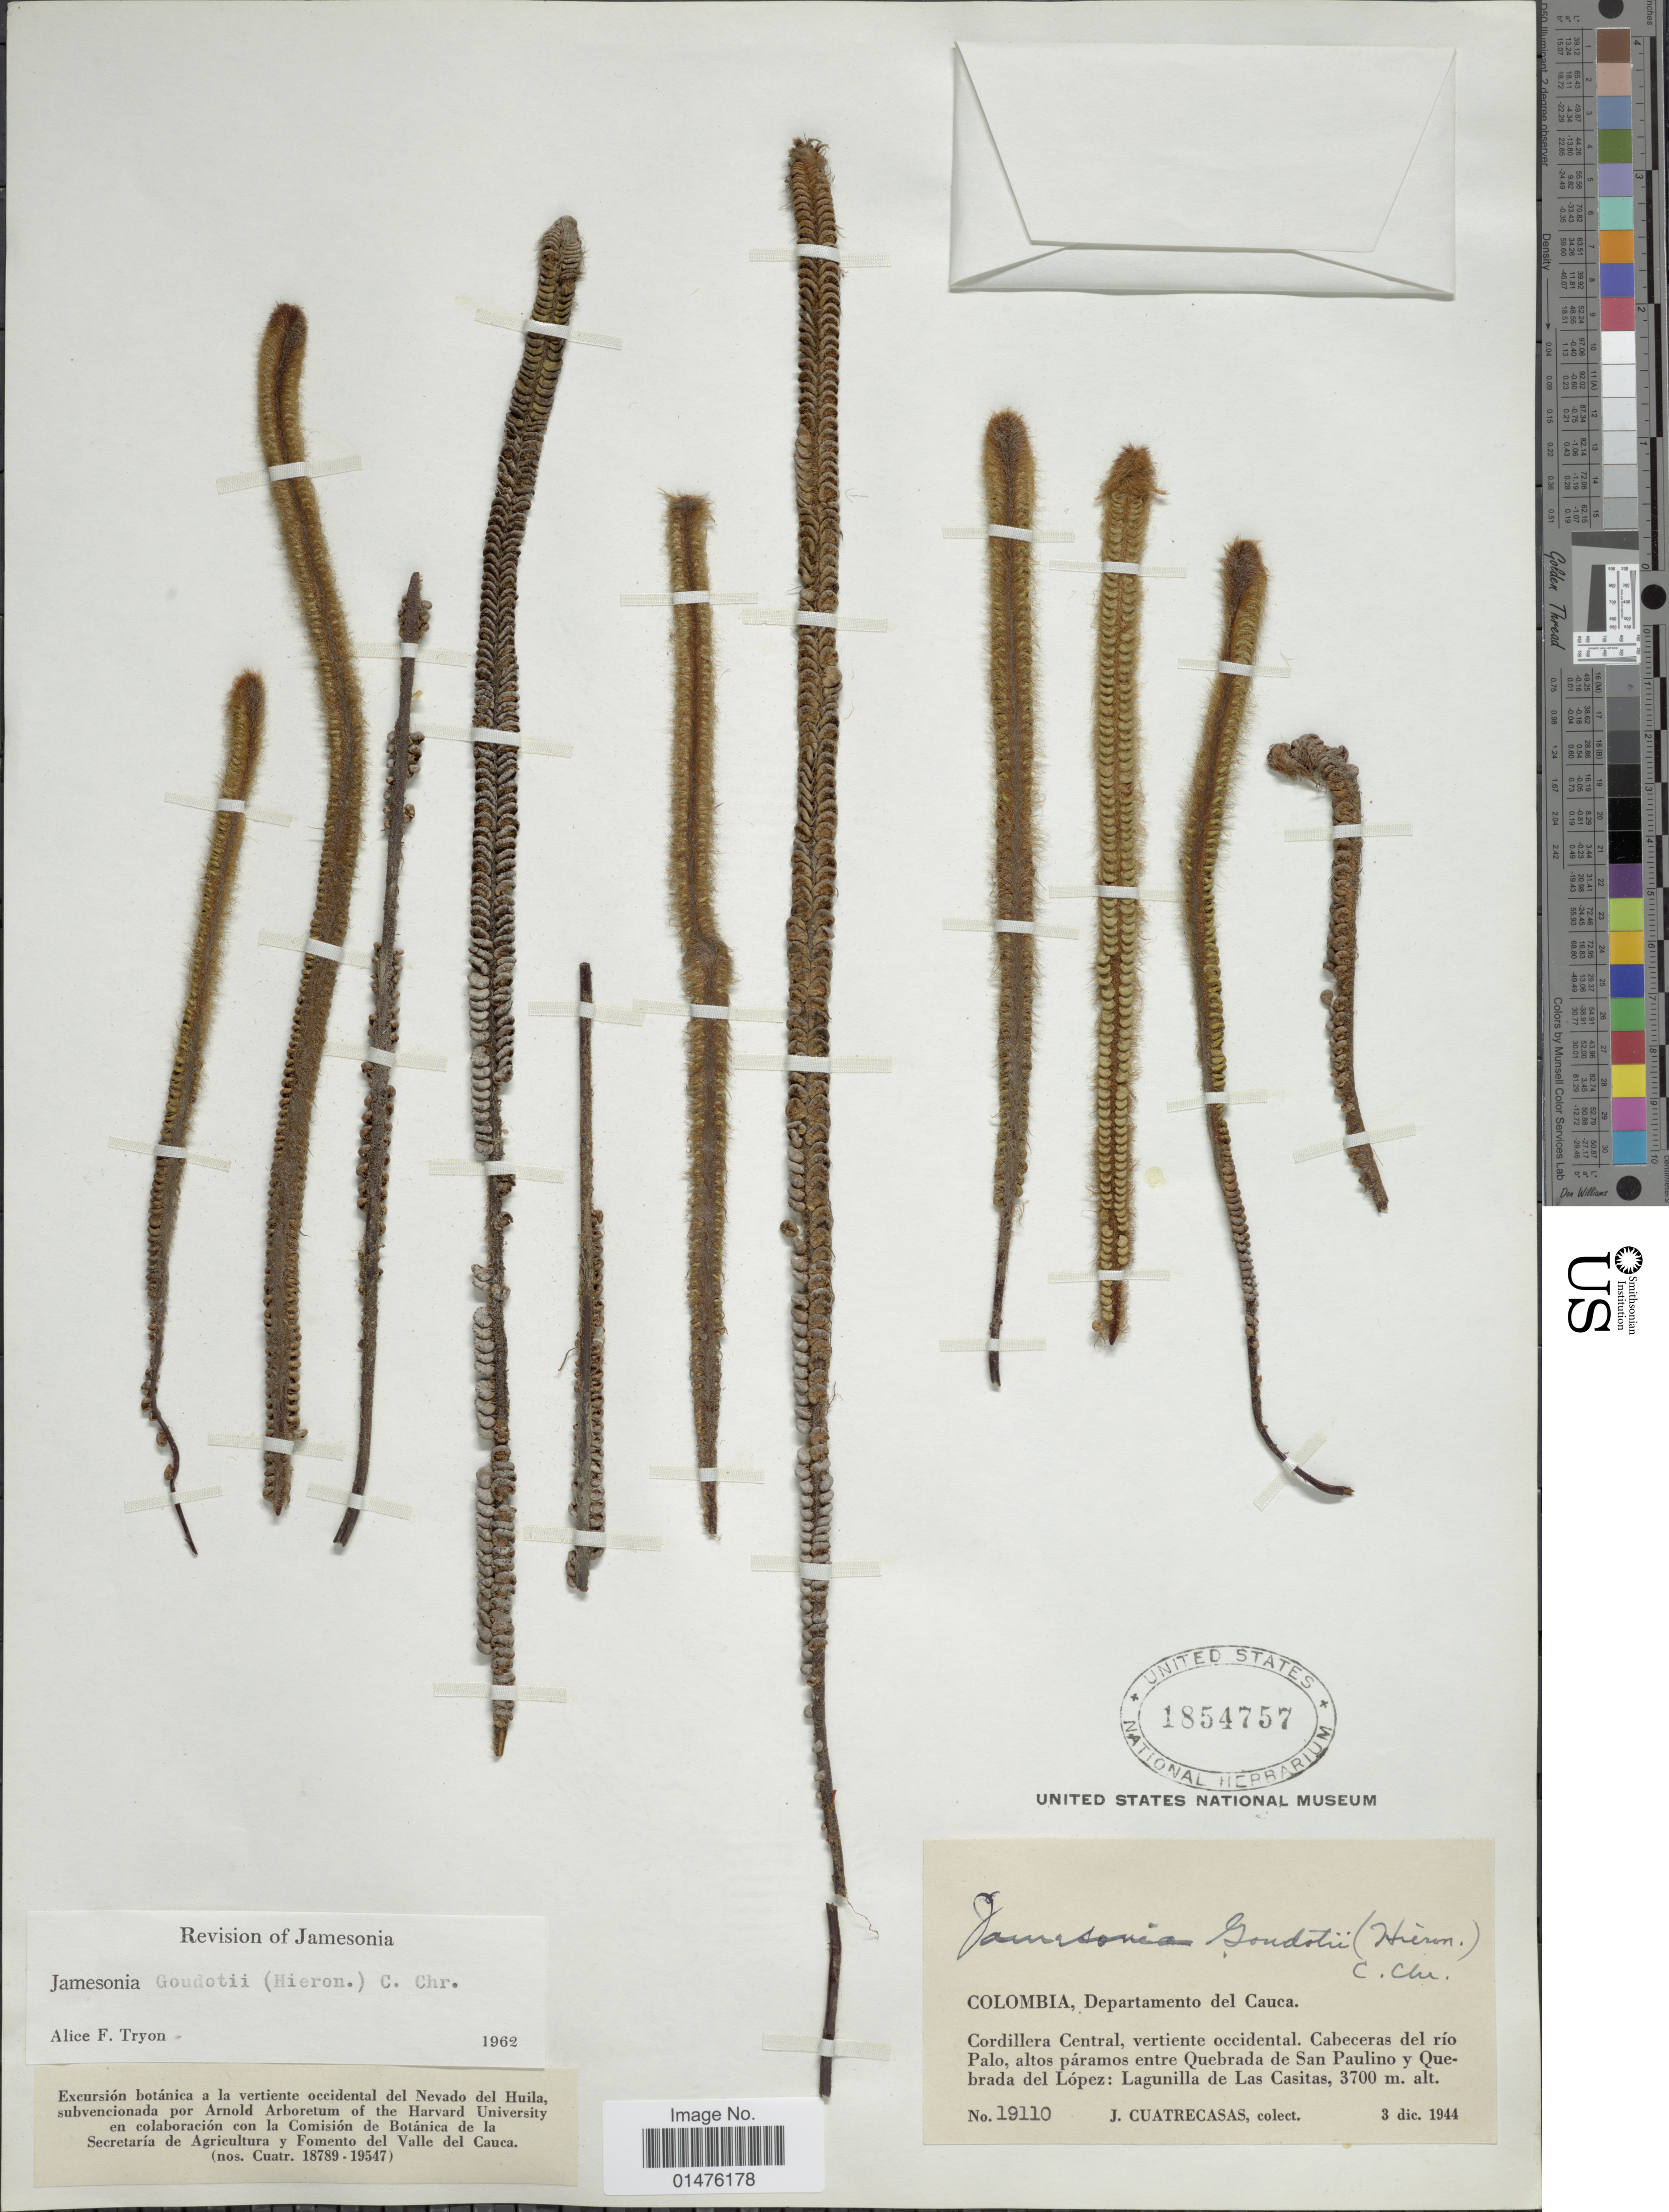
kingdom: Plantae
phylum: Tracheophyta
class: Polypodiopsida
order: Polypodiales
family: Pteridaceae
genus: Jamesonia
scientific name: Jamesonia goudotii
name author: (Hieron.) C. Chr.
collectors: J. Cuatrecasas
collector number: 19110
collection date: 1944-12-03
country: Colombia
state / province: Cauca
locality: Departamento del Cauca, Cordillera Central, vertiente occidental. Cabeceras del río Palo, altos páramos entre Quebrada de San Paulino y Quebrada del López: Laguniila de Las Casitas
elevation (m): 3700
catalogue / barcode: US 1854757